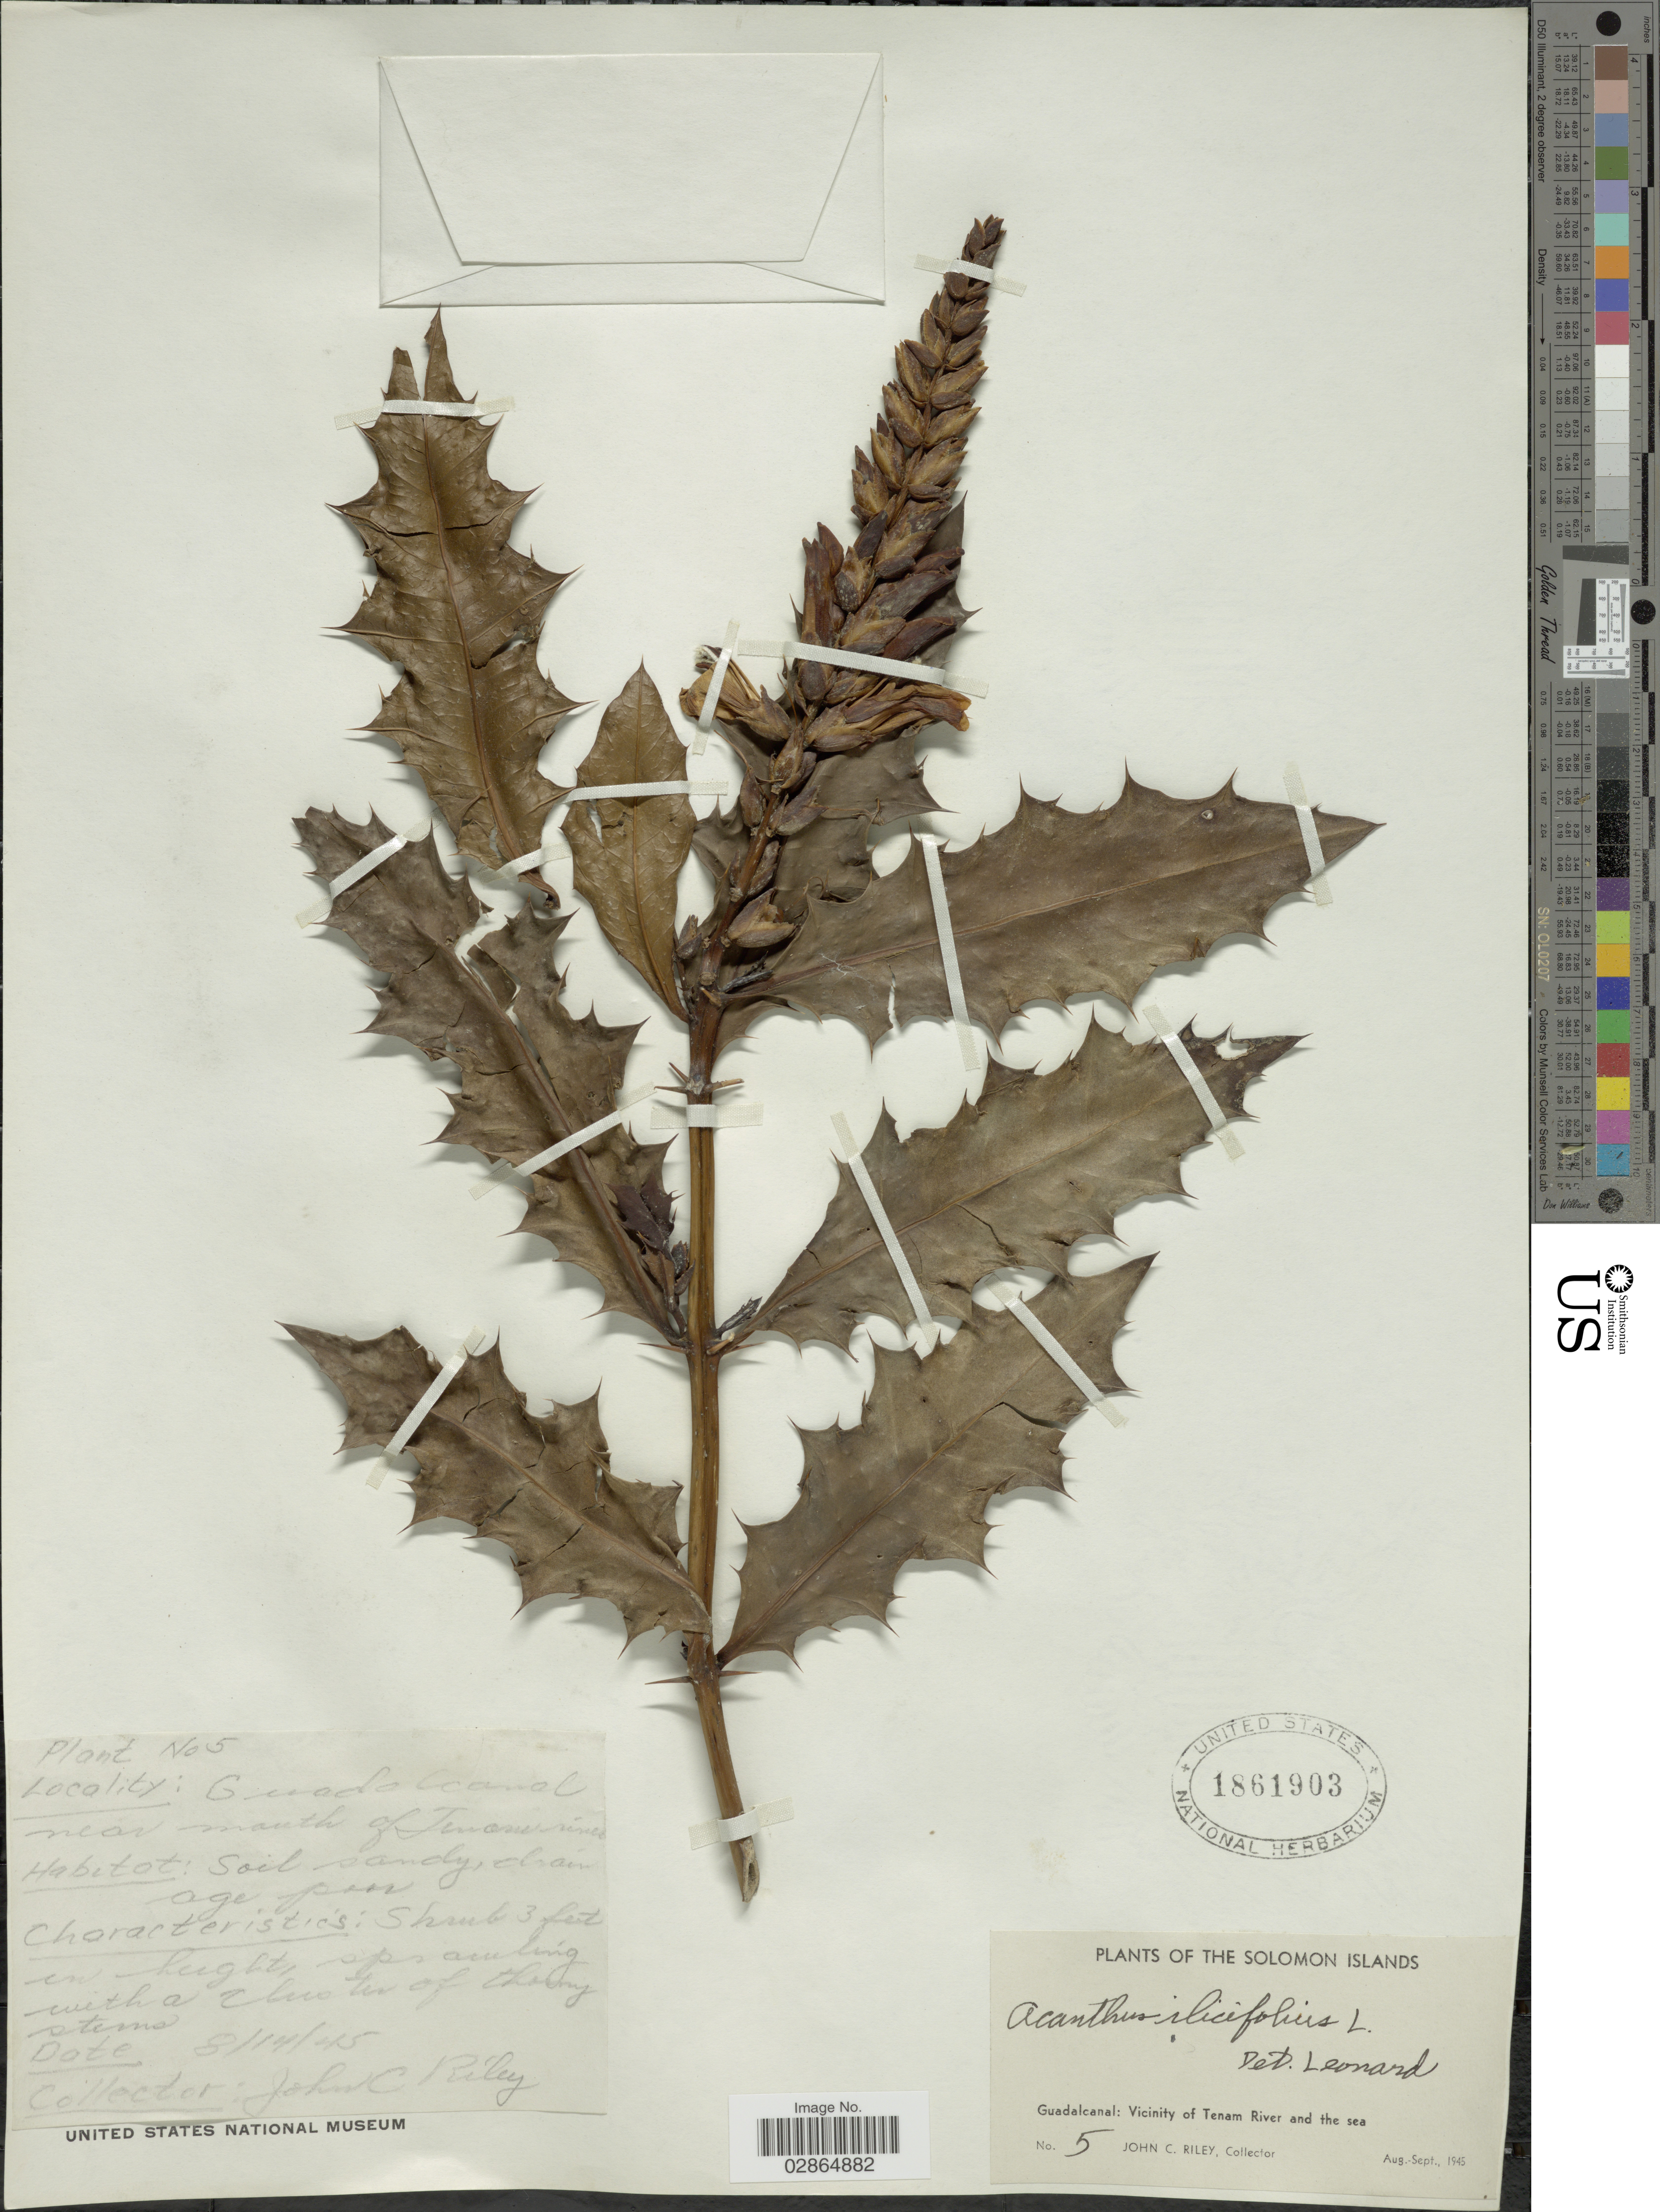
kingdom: Plantae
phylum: Tracheophyta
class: Magnoliopsida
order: Lamiales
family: Acanthaceae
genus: Acanthus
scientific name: Acanthus ilicifolius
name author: L.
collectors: J. C. Riley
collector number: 5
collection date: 1945-08-14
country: Solomon Islands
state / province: Solomon Islands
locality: Guadalcanal: Vicinity of Tenam River and the sea, near mouth of Tenam River.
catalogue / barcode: US 1861903